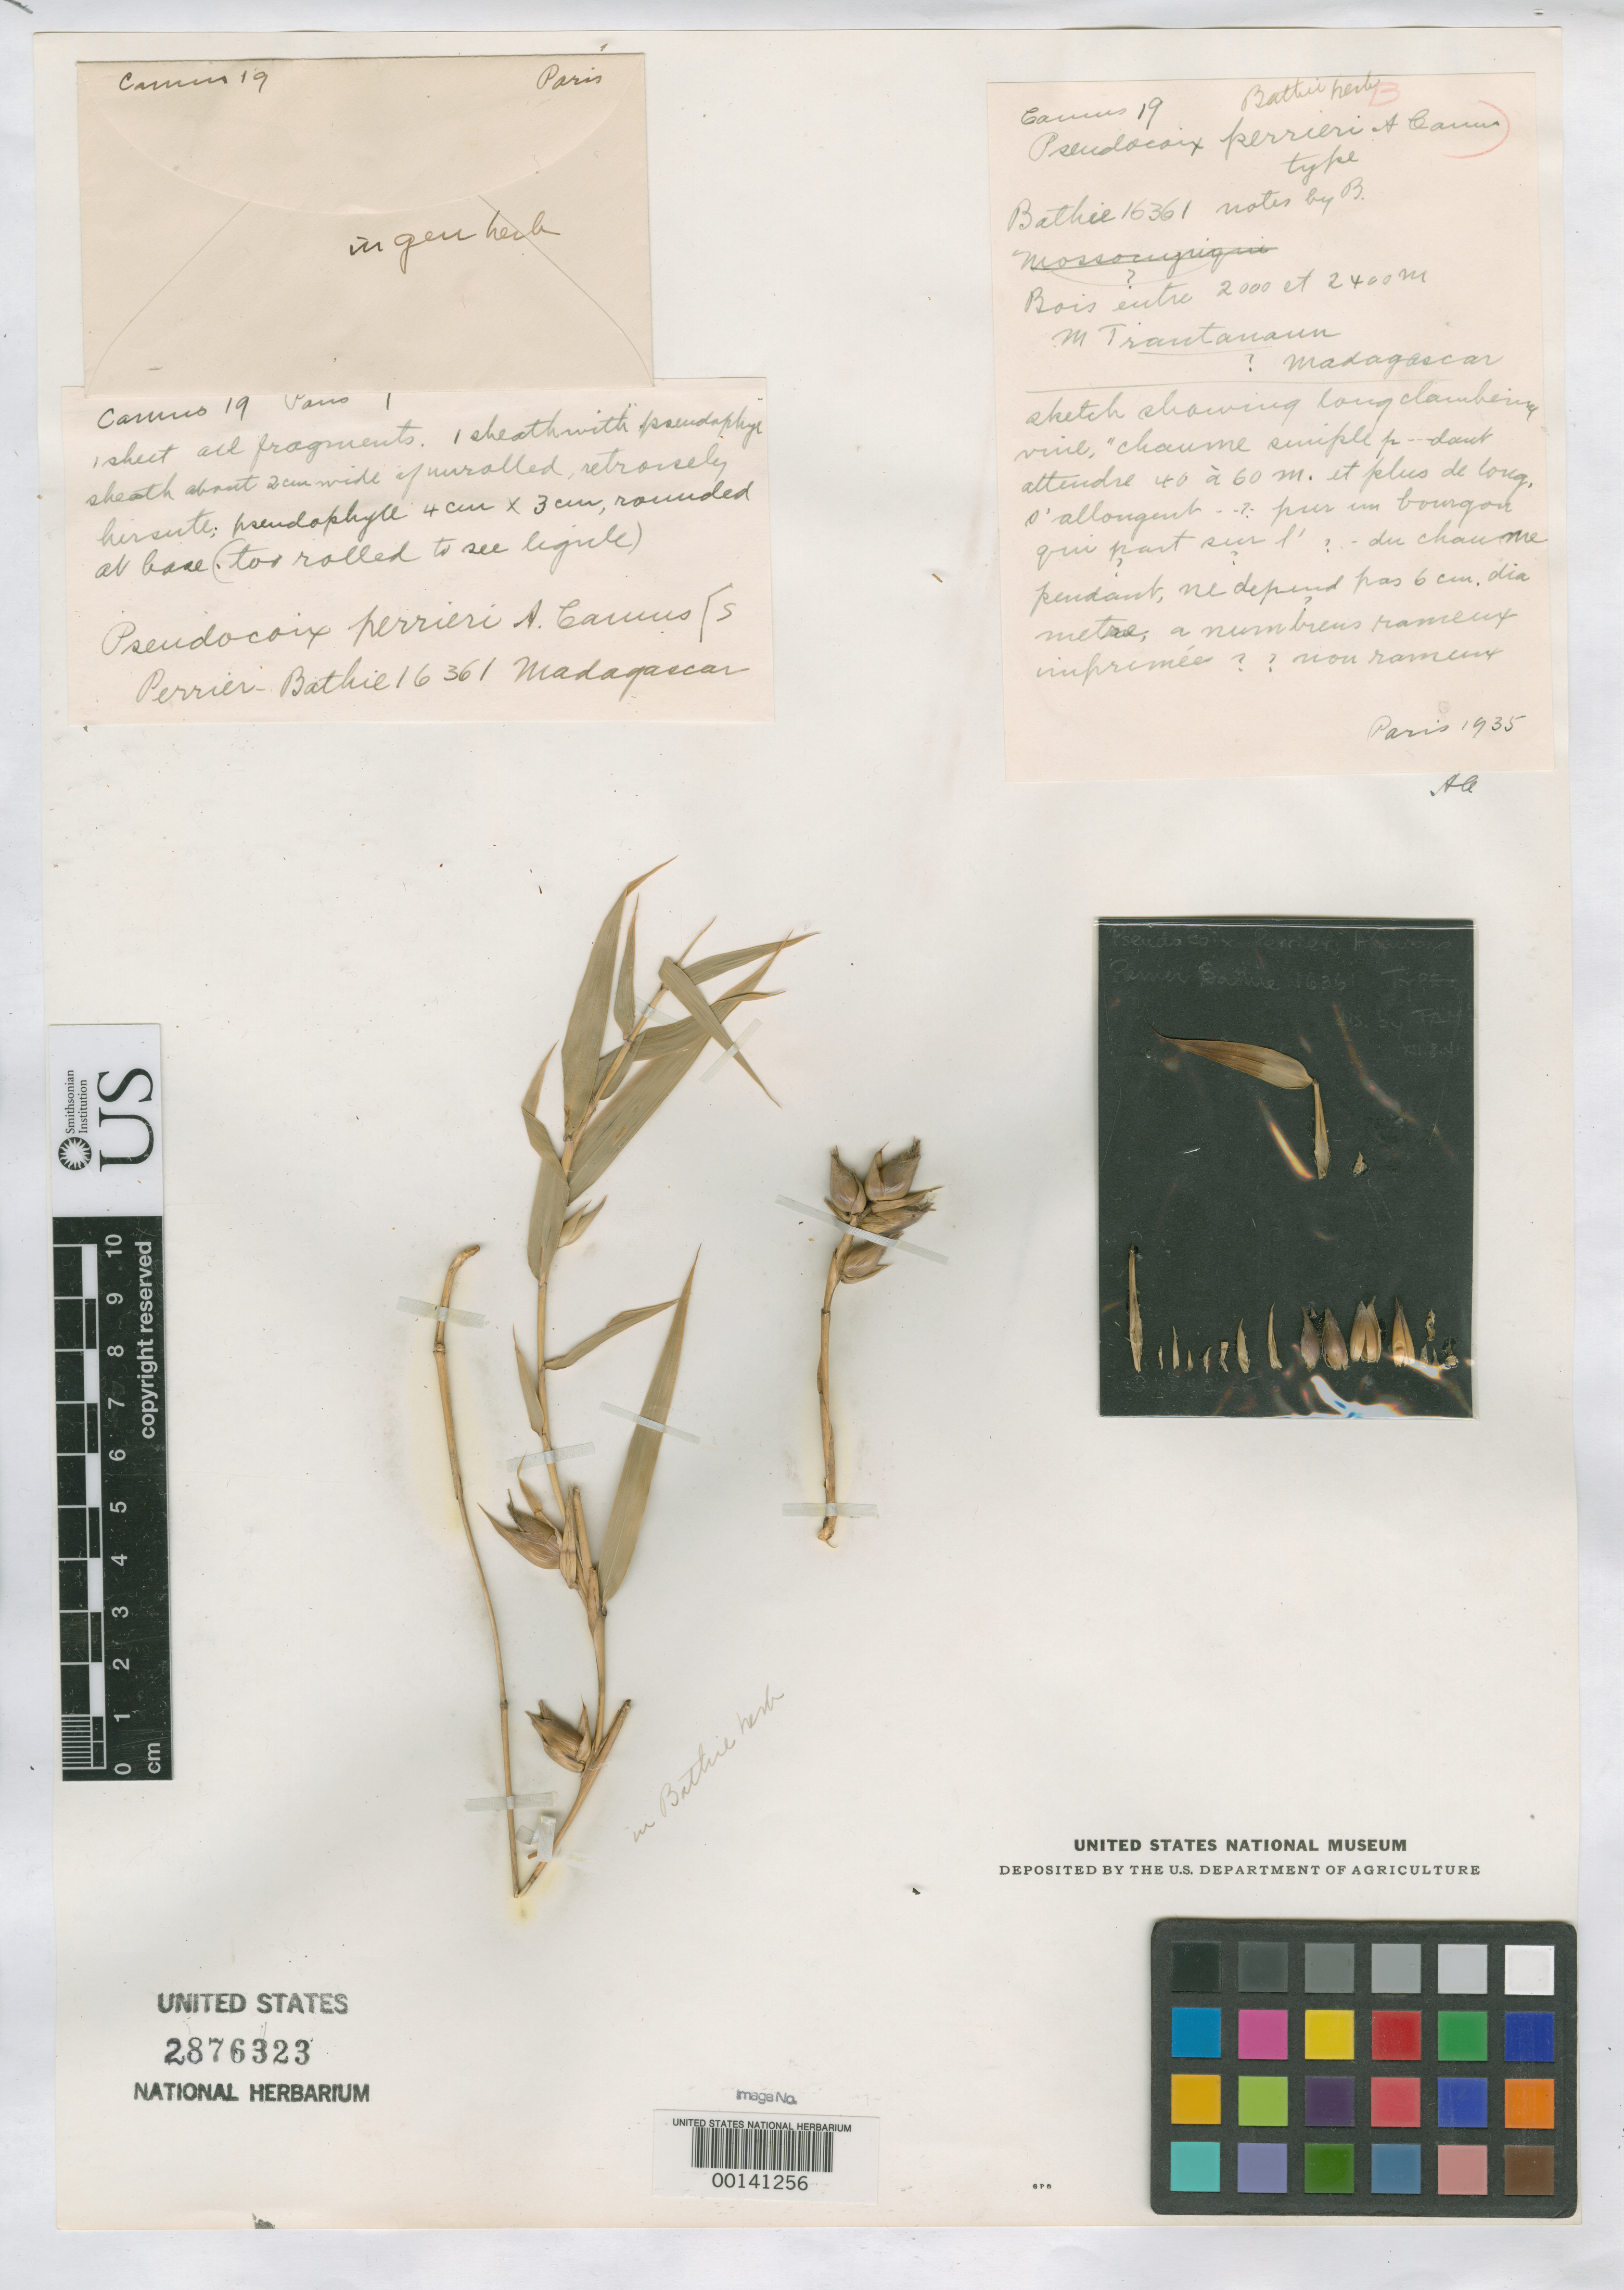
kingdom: Plantae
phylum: Tracheophyta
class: Liliopsida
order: Poales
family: Poaceae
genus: Pseudocoix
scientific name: Pseudocoix perrieri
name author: A. Camus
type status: Type Fragment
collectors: H. Perrier de la Bâthie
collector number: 16361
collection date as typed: Apr 1924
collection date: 1924-04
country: Madagascar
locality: Mont Tsaratanana.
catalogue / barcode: US 2876323